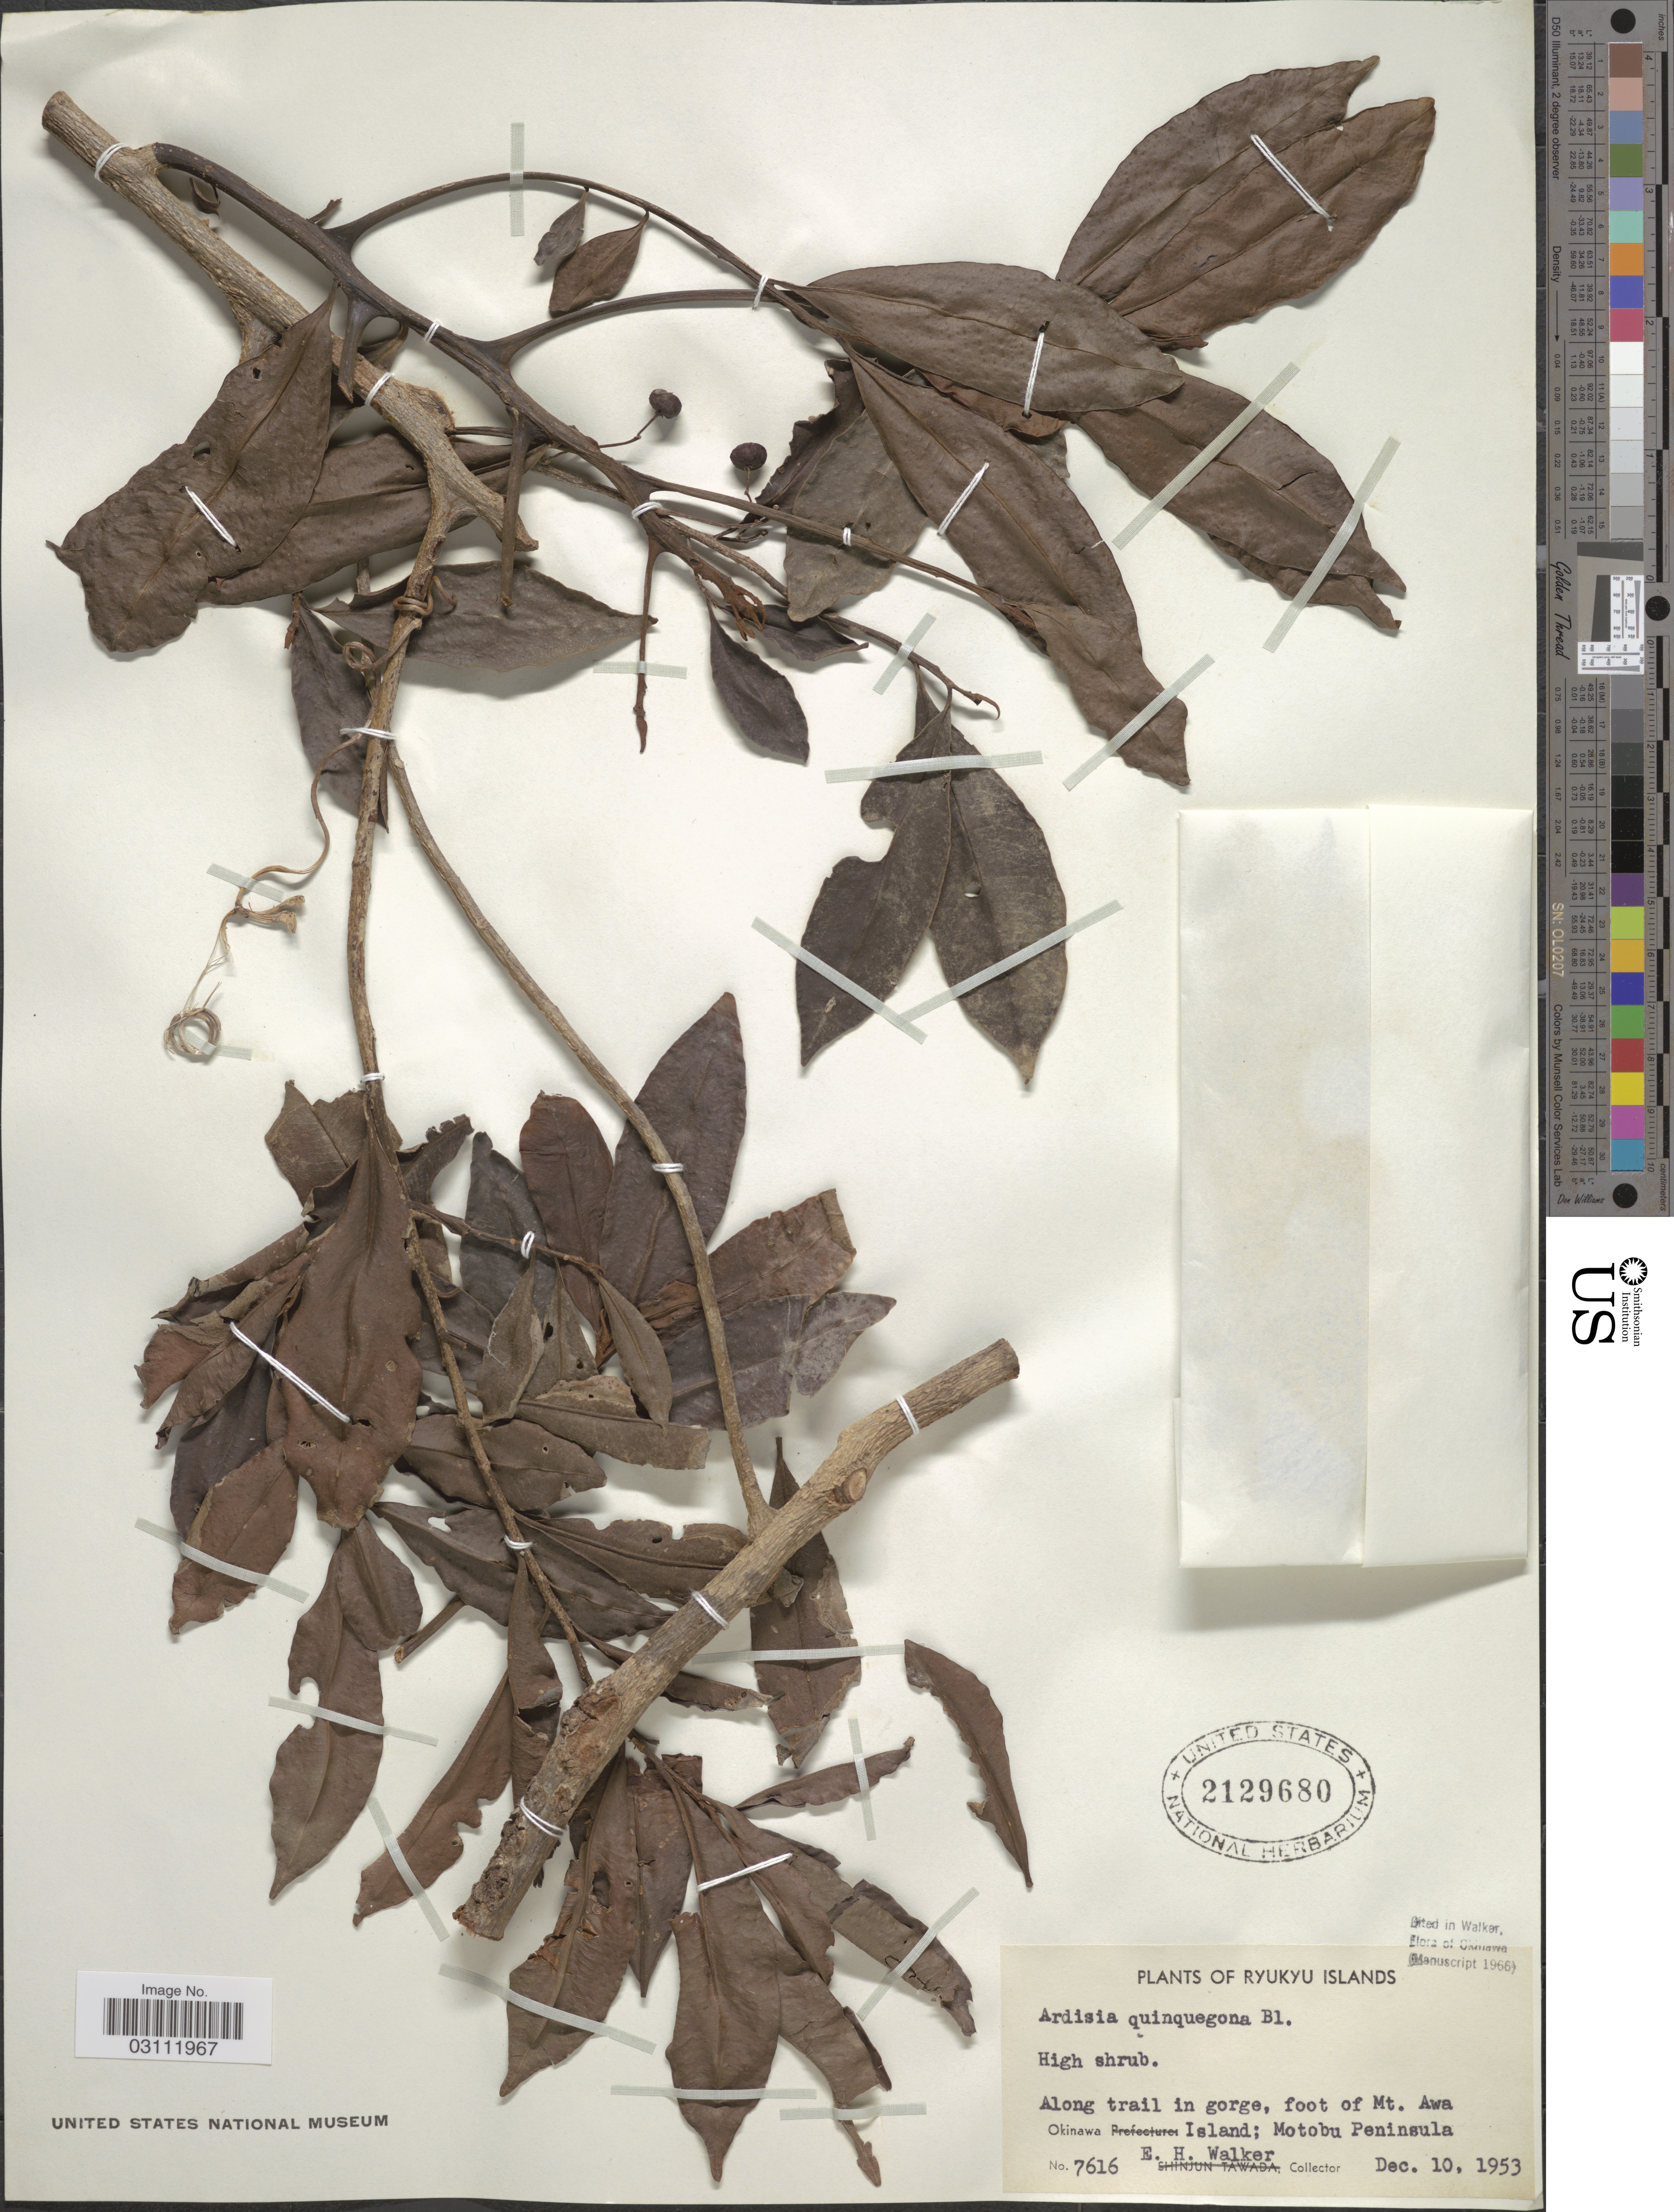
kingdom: Plantae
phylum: Tracheophyta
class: Magnoliopsida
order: Ericales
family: Primulaceae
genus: Ardisia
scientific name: Ardisia quinquegona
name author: Blume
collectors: E. H. Walker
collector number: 7616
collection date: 1953-12-10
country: Japan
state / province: Okinawa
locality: Ryukyu Islands. Along trail in gorge, foot of Mt. Awa. Okinawa Island; Motobu Peninsula.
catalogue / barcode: US 2129680